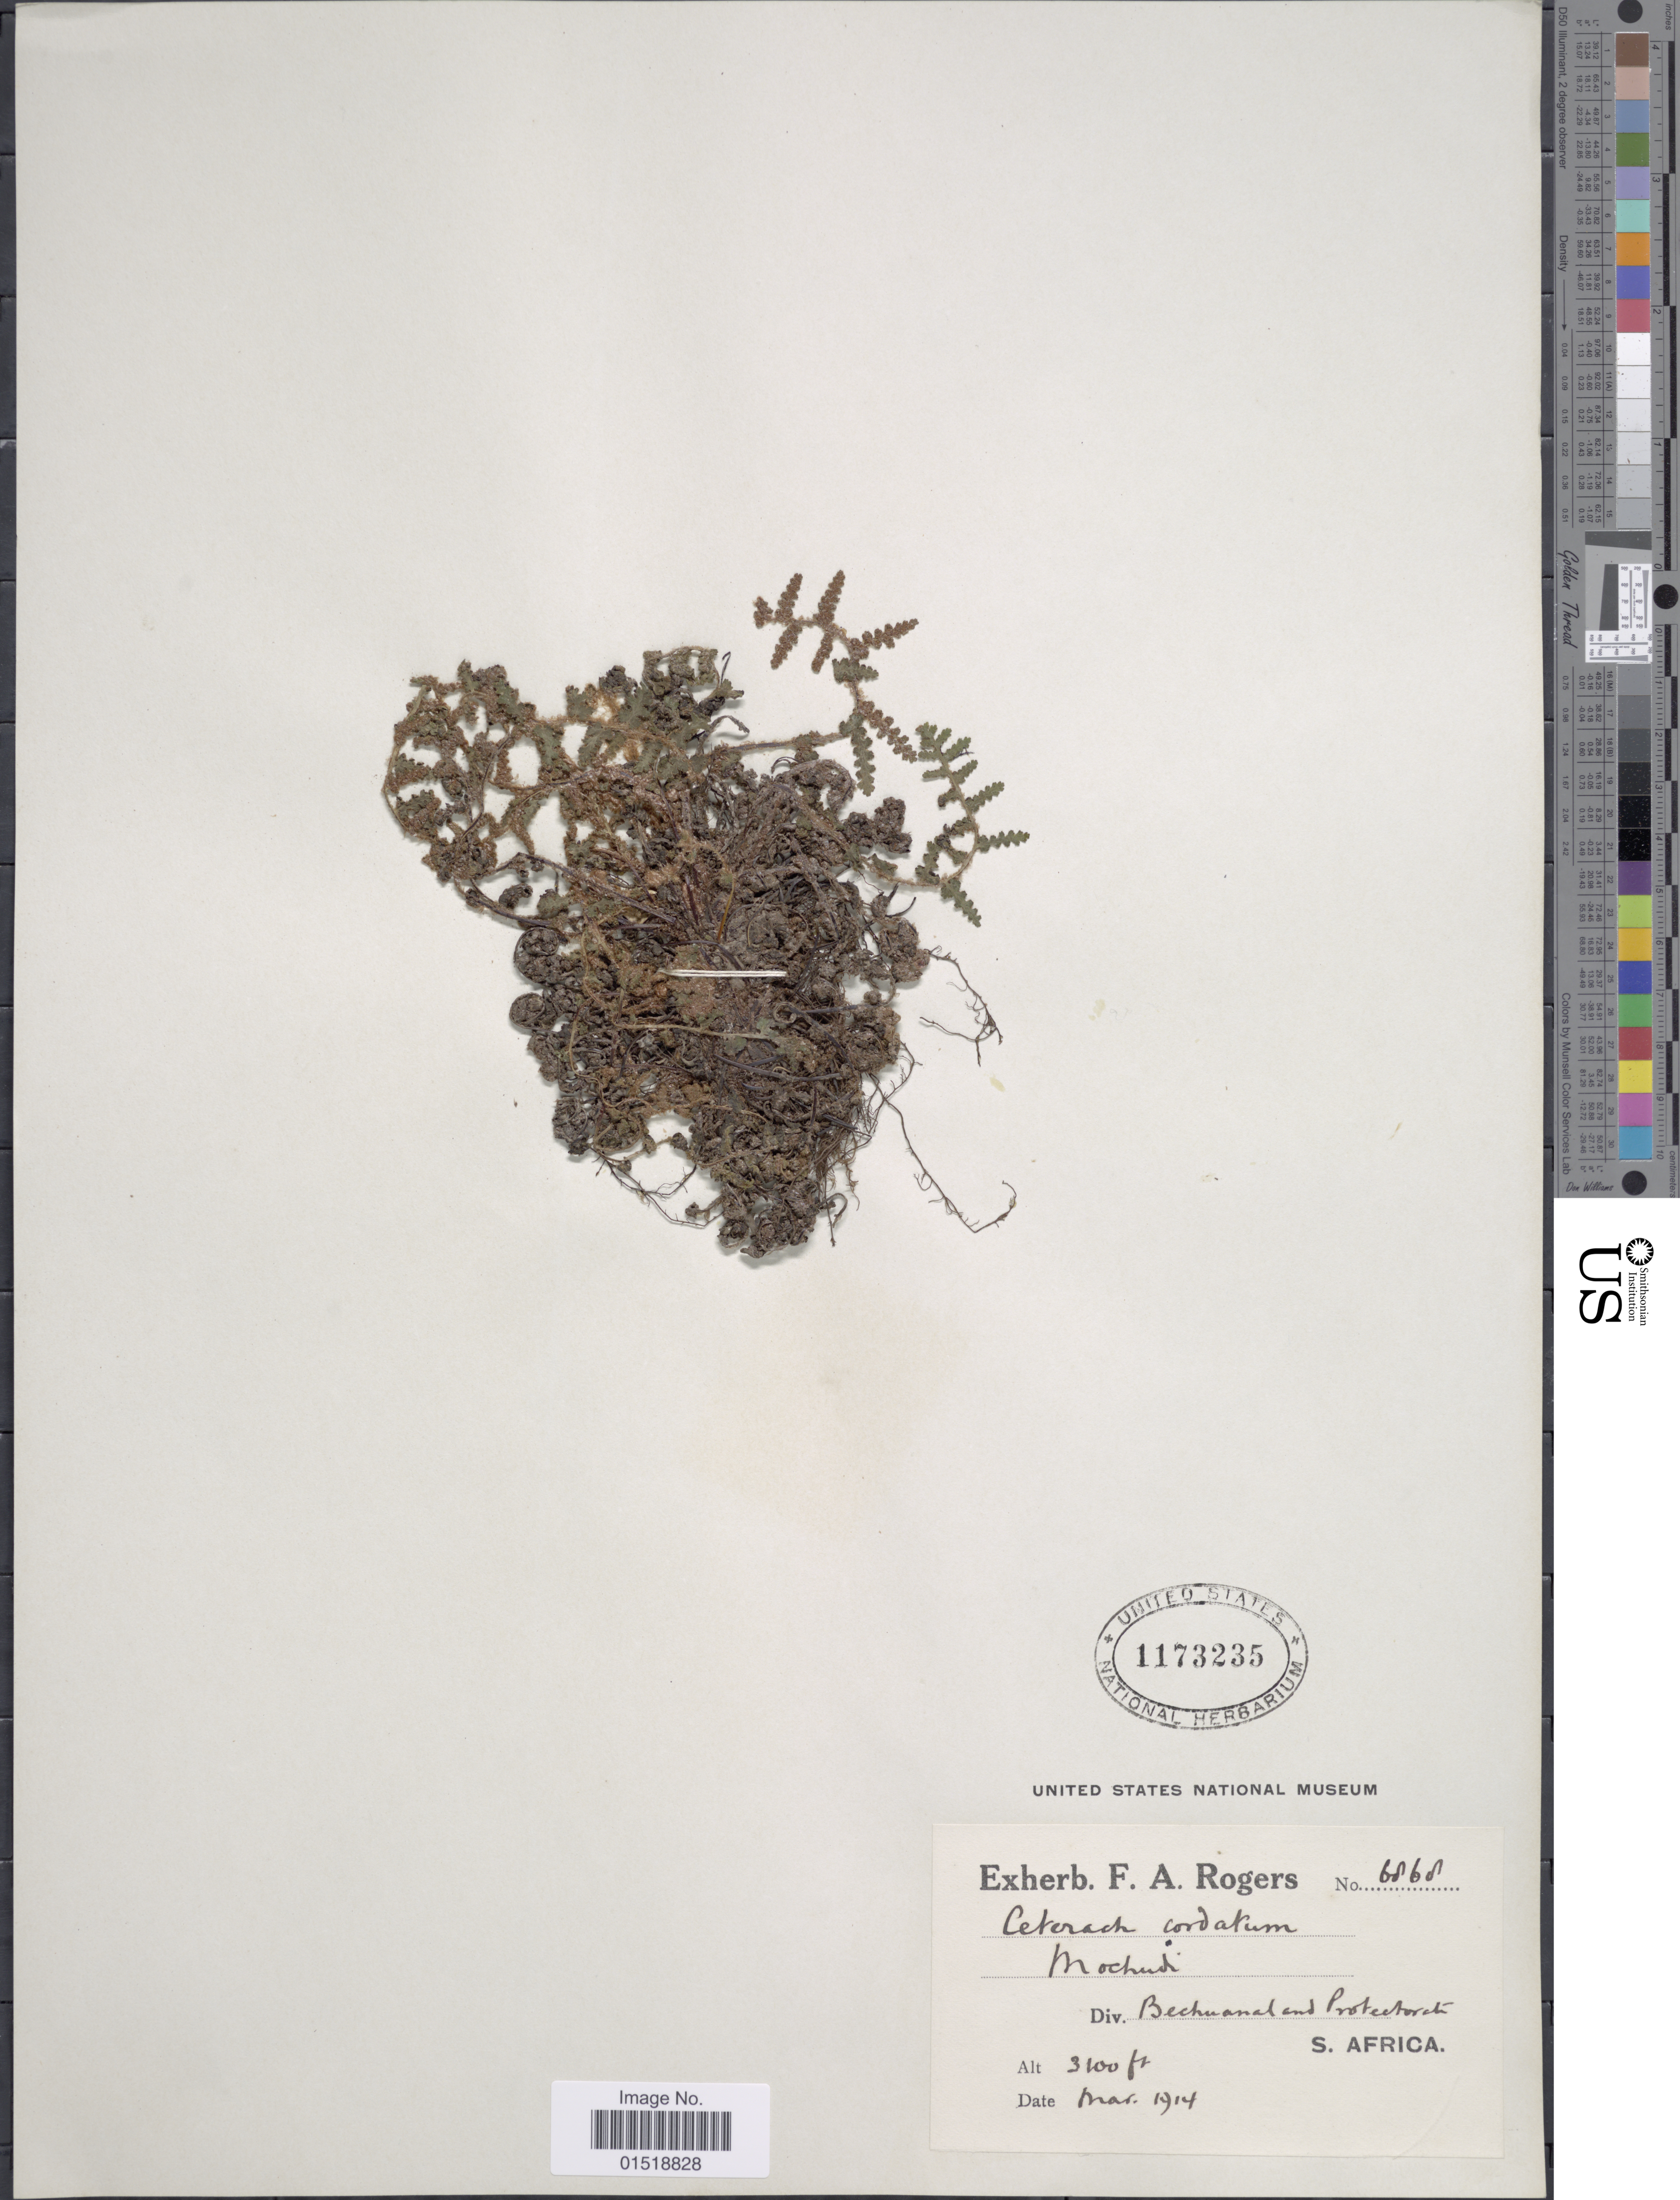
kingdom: Plantae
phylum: Tracheophyta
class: Polypodiopsida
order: Polypodiales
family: Aspleniaceae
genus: Asplenium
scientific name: Asplenium cordatum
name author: (Thunb.) Sw.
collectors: ex herb. F. A. Rogers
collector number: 6868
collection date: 1914-03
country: Botswana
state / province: Kgatleng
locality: Mochudi, Bechuanaland Protectorate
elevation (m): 945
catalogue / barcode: US 1173235